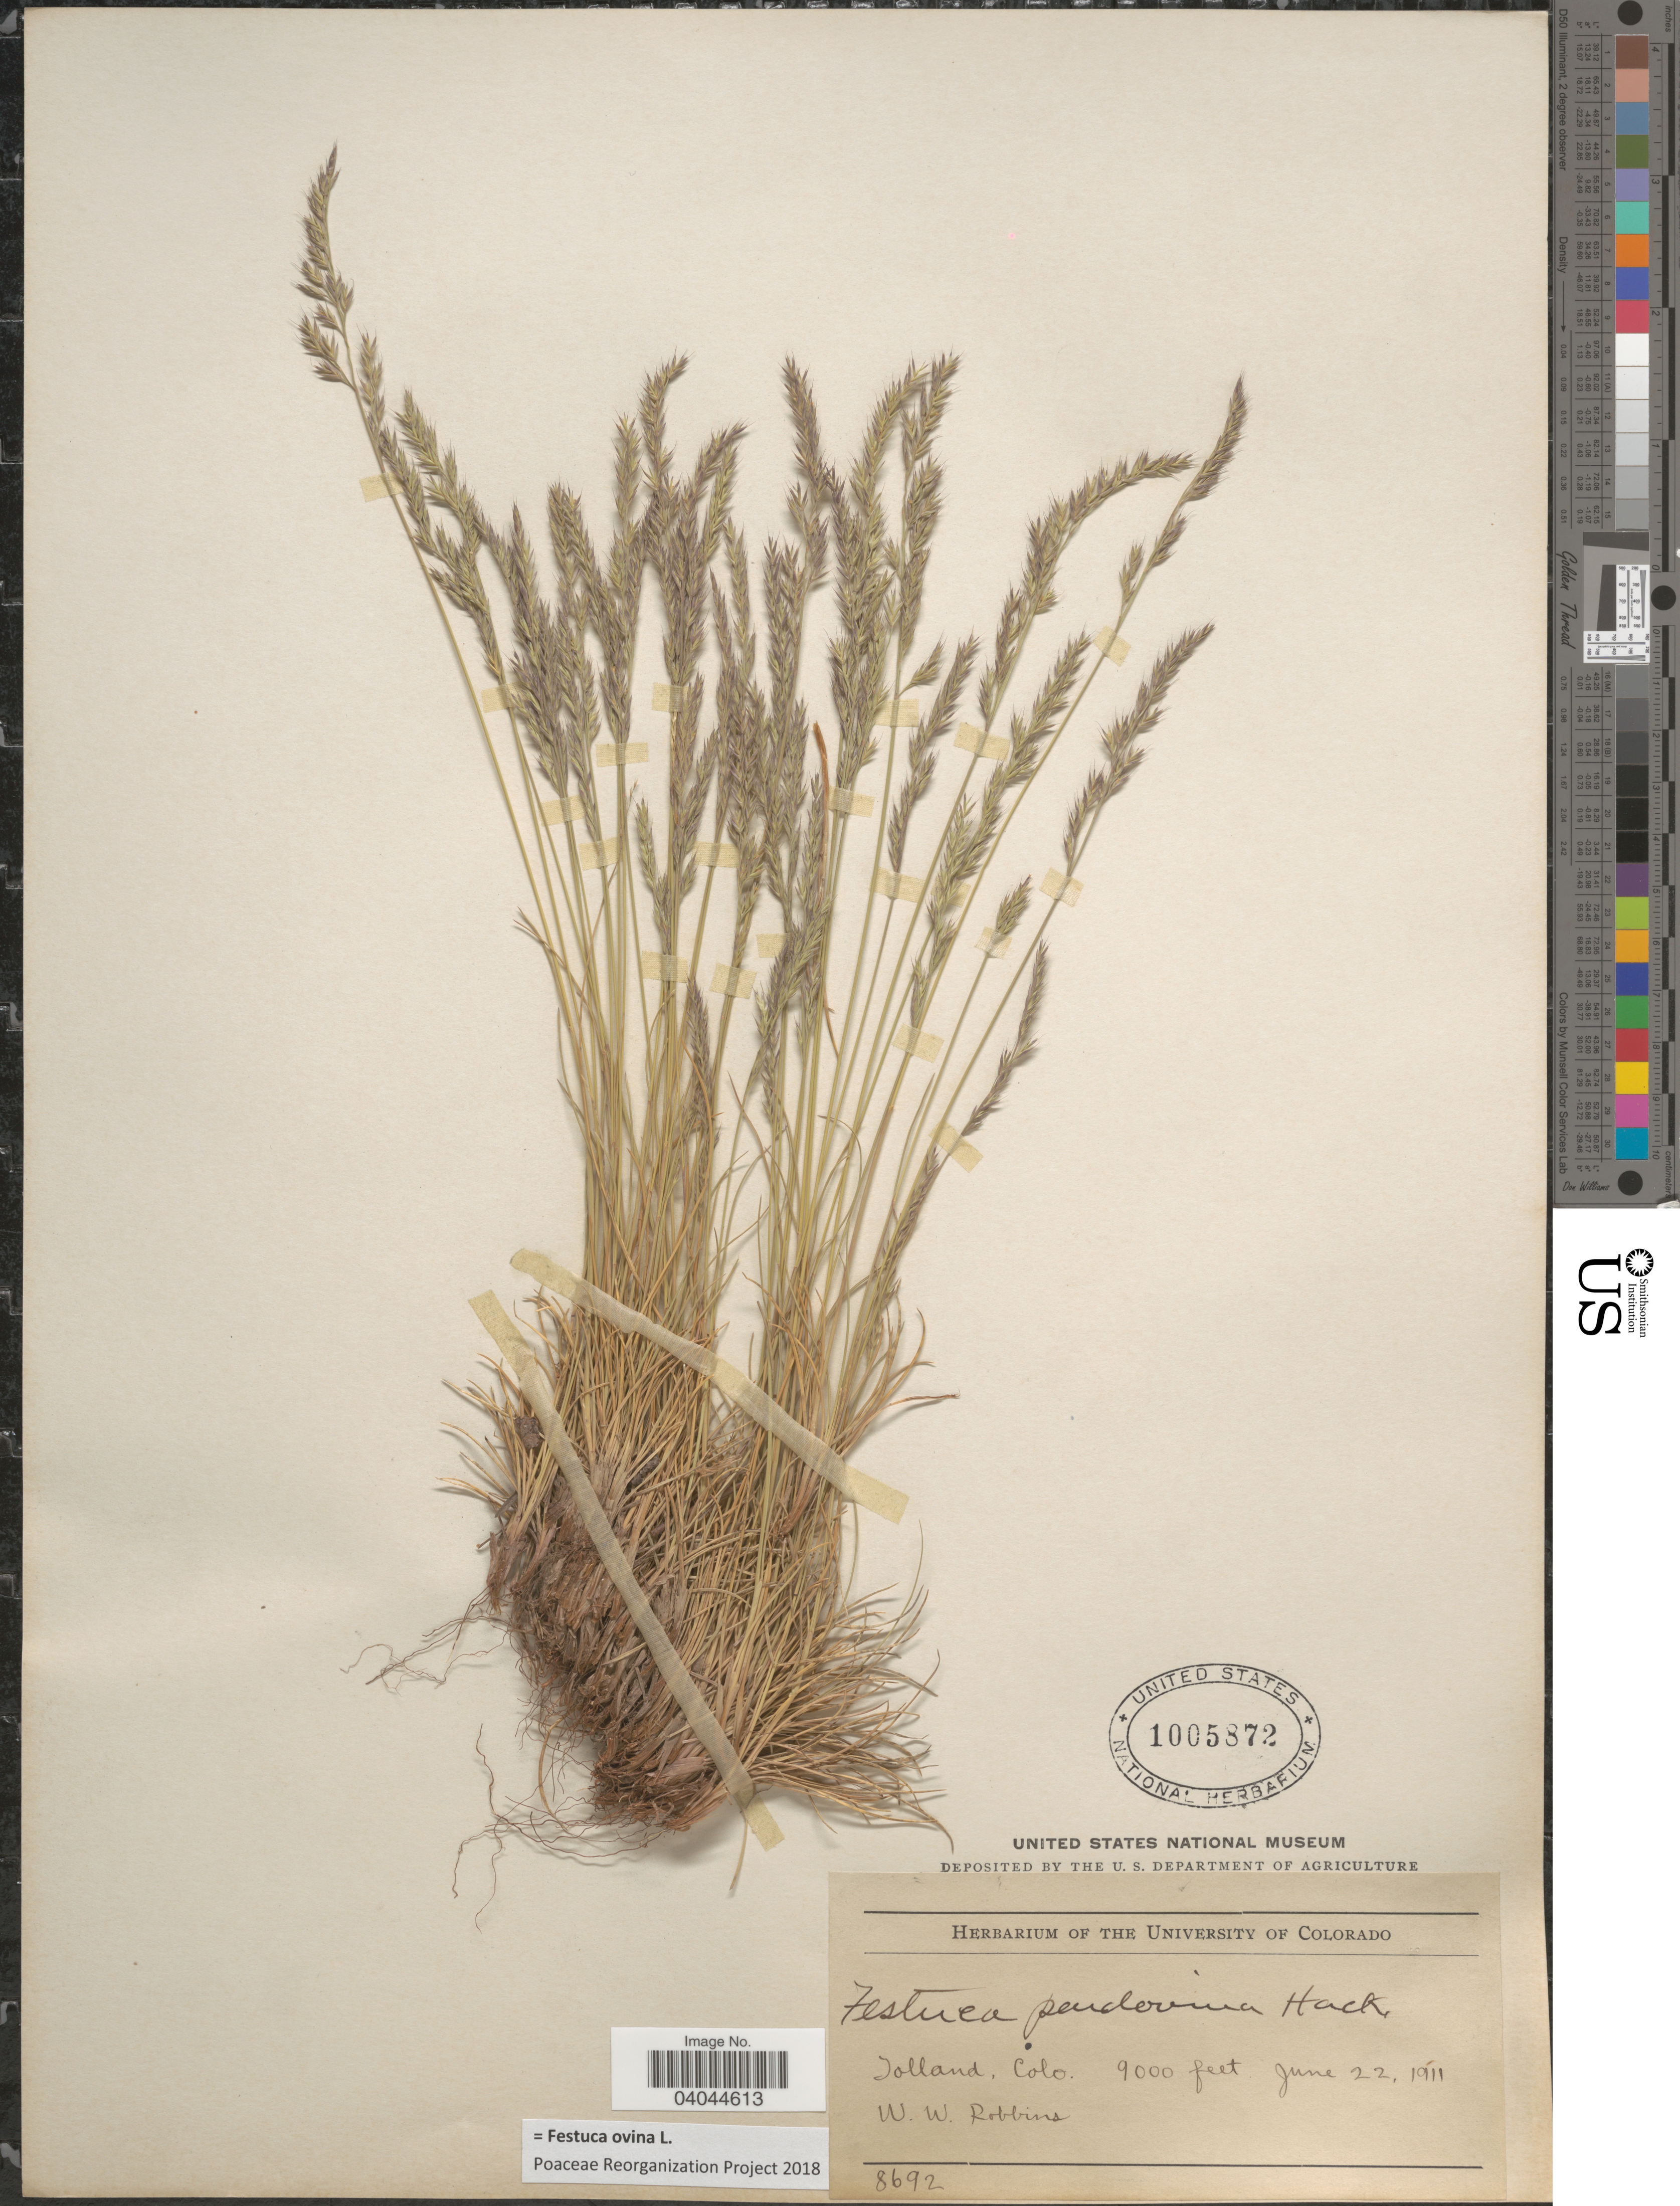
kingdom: Plantae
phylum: Tracheophyta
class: Liliopsida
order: Poales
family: Poaceae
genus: Festuca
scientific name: Festuca ovina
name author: L.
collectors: W. Robbins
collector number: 8692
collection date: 1911-06-22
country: United States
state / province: Colorado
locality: Tolland.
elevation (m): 2743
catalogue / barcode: US 1005872